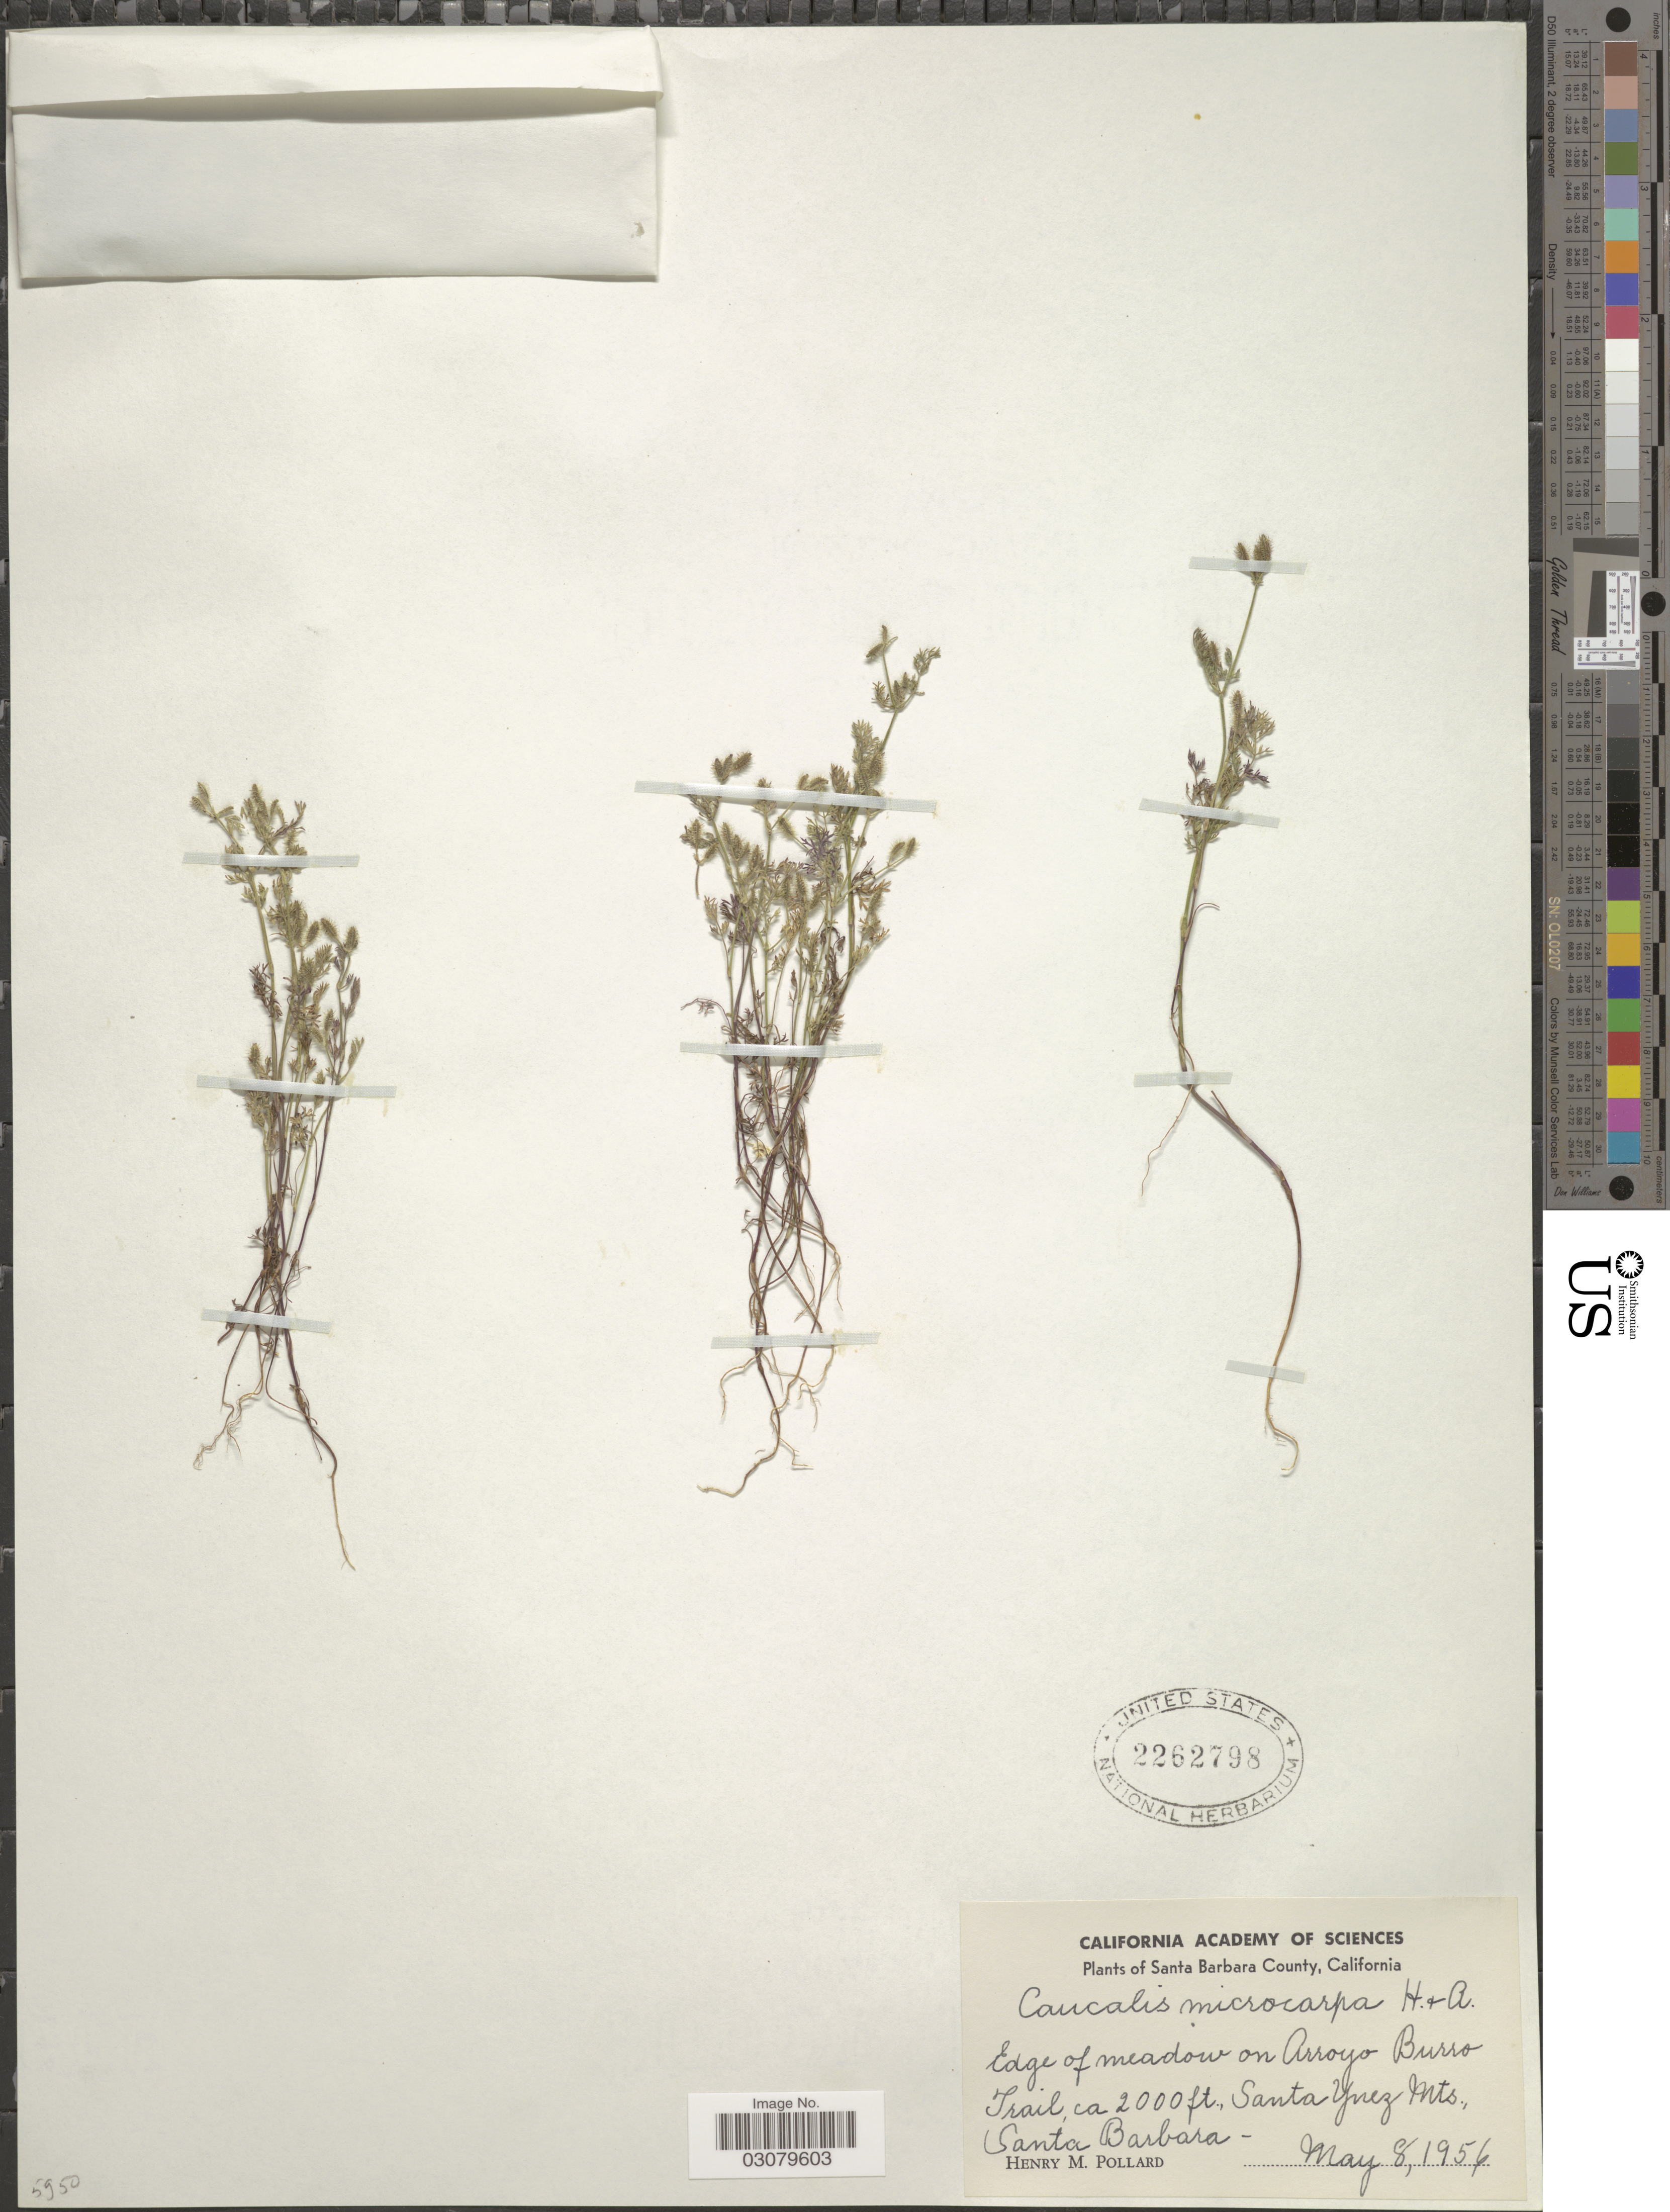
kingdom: Plantae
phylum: Tracheophyta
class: Magnoliopsida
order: Apiales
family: Apiaceae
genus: Caucalis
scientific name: Caucalis microcarpa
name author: Hook. & Arn.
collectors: H. M. Pollard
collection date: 1956-05-08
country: United States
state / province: California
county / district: Santa Barbara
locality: Santa Barbara County. Edge of meadow on Arroyo Burro Trail, Santa Cruz Mts., Santa Barbara.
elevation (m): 610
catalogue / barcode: US 226798